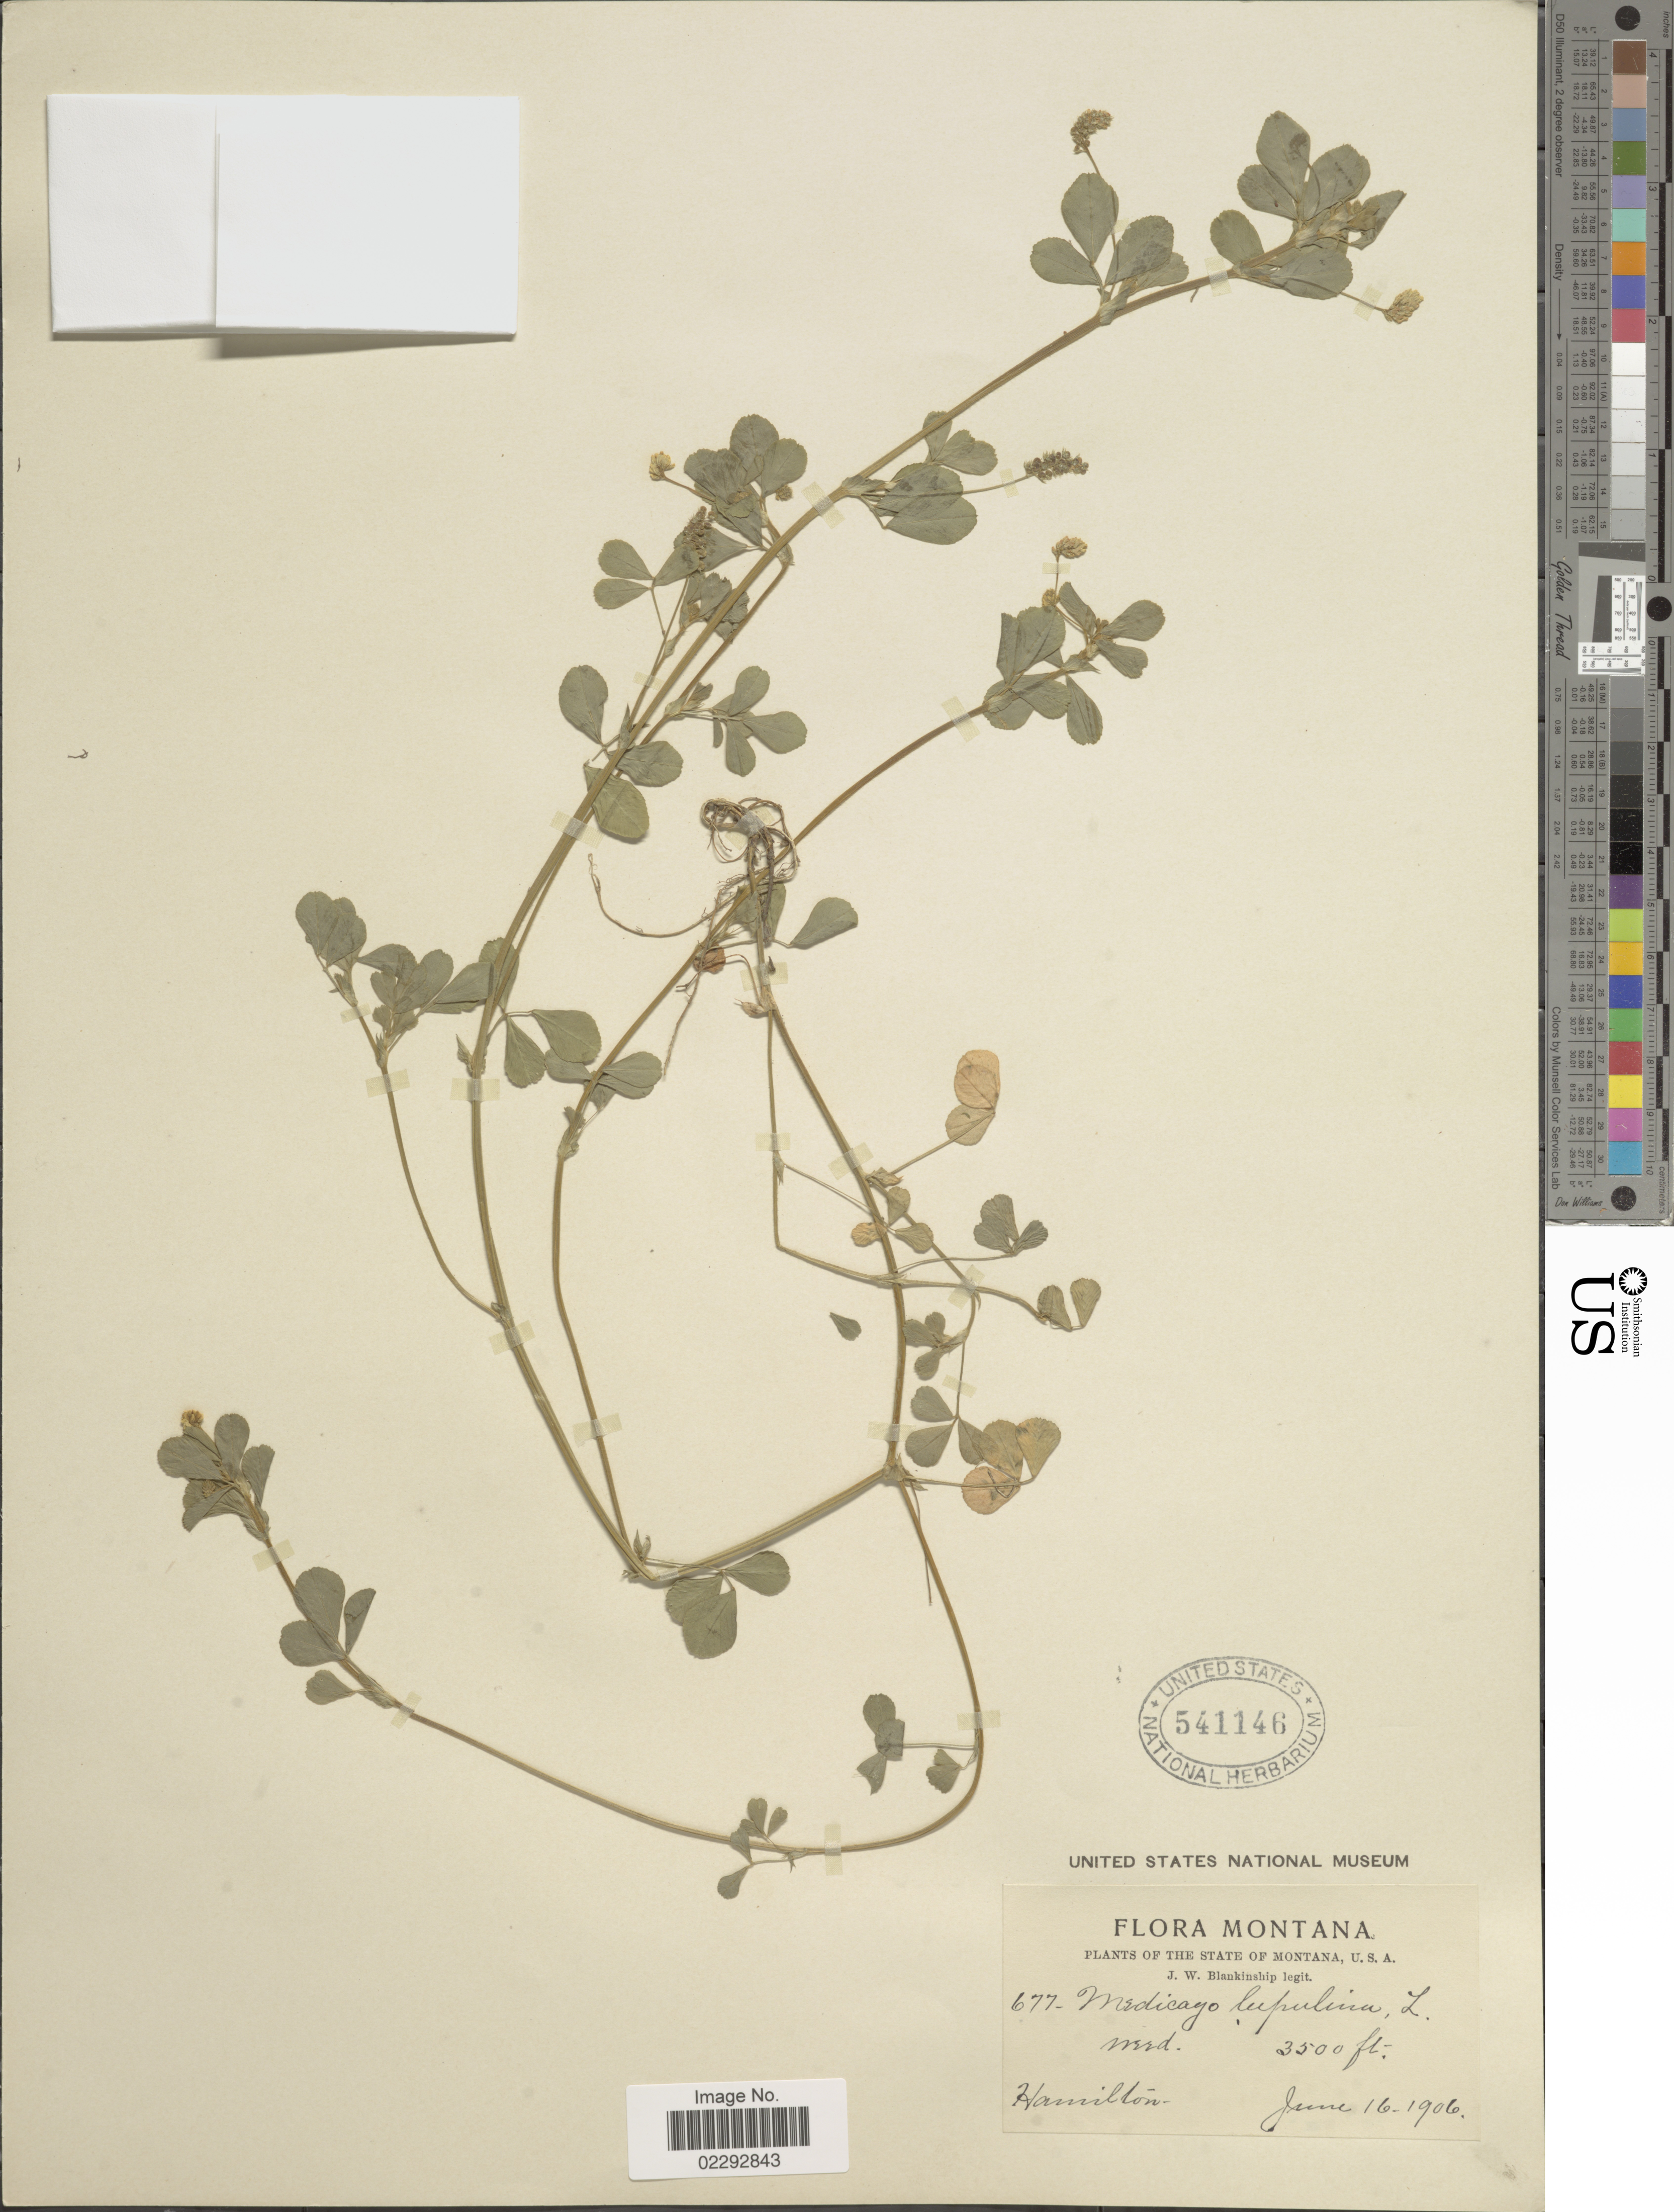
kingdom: Plantae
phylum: Tracheophyta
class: Magnoliopsida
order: Fabales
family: Fabaceae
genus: Medicago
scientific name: Medicago lupulina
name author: L.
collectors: J. W. Blankinship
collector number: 677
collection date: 1906-06-16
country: United States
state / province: Montana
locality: Montana, State of Montana, U.S.A.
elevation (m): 1067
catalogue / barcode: US 541146